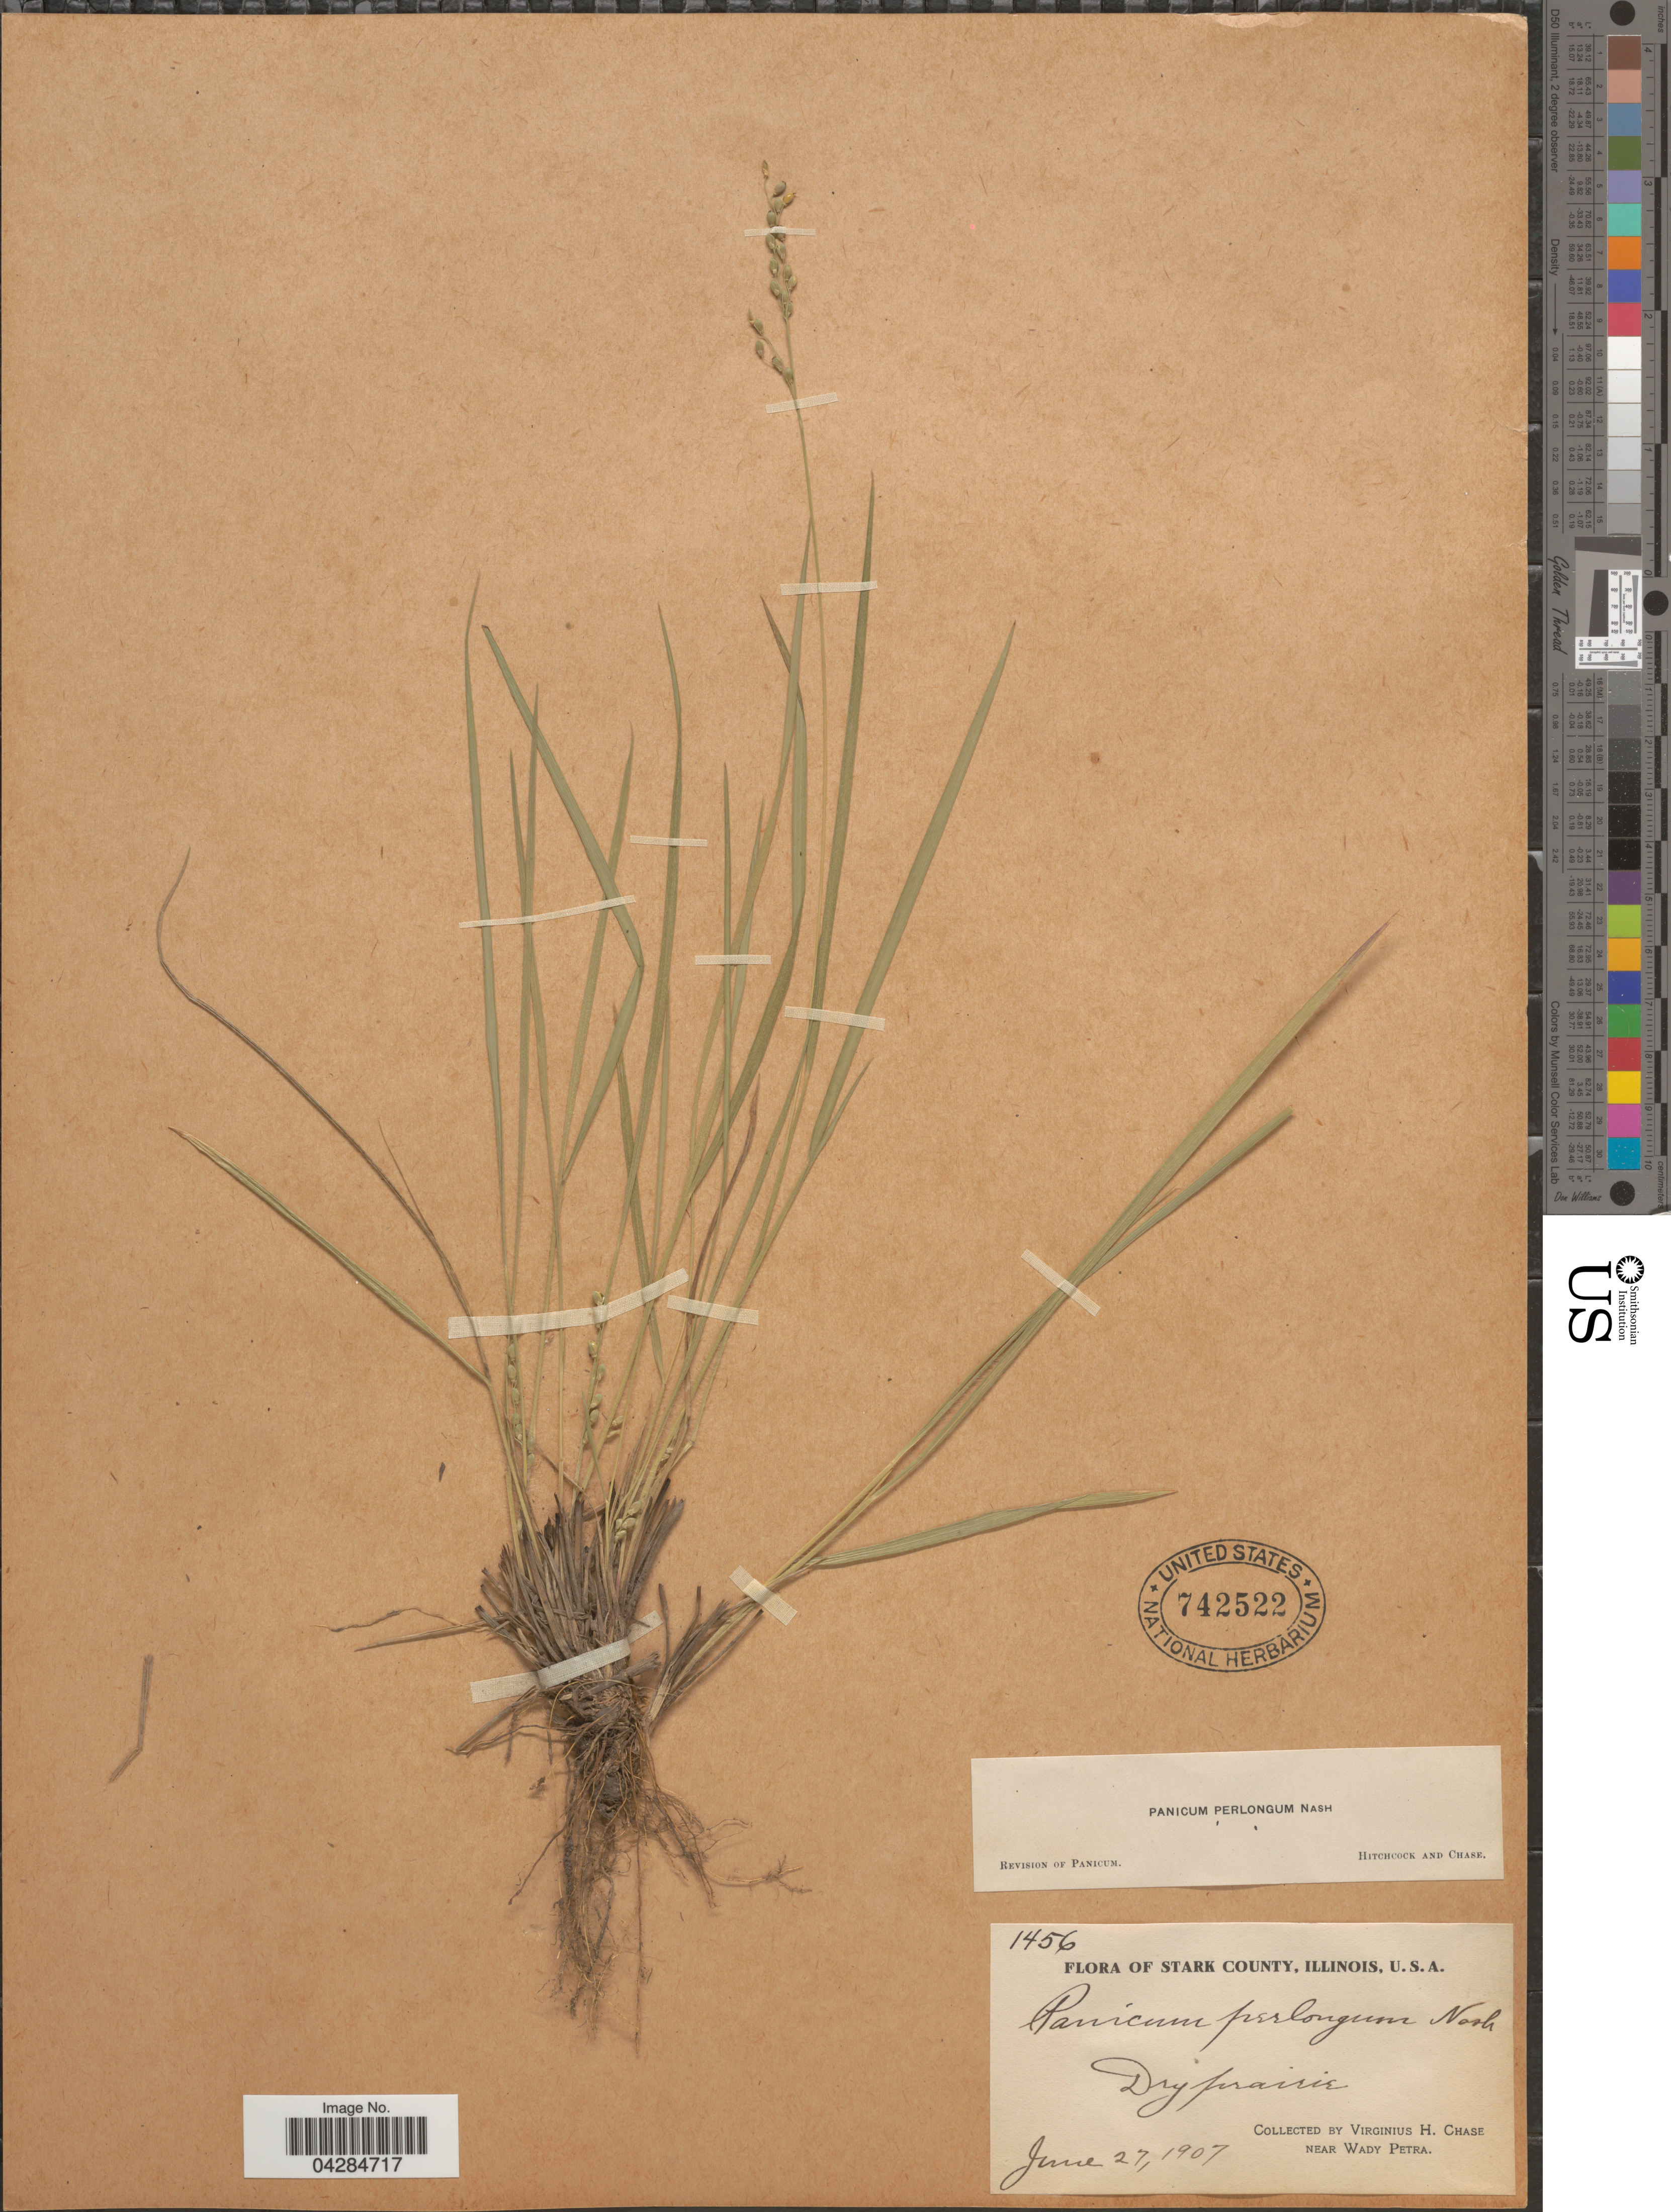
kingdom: Plantae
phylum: Tracheophyta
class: Liliopsida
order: Poales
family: Poaceae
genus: Dichanthelium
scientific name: Dichanthelium perlongum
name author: (Nash) Freckmann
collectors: V. H. Chase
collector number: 1456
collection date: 1907-06-27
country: United States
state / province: Illinois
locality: Stark County. Near Wady Petra.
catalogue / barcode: US 742522